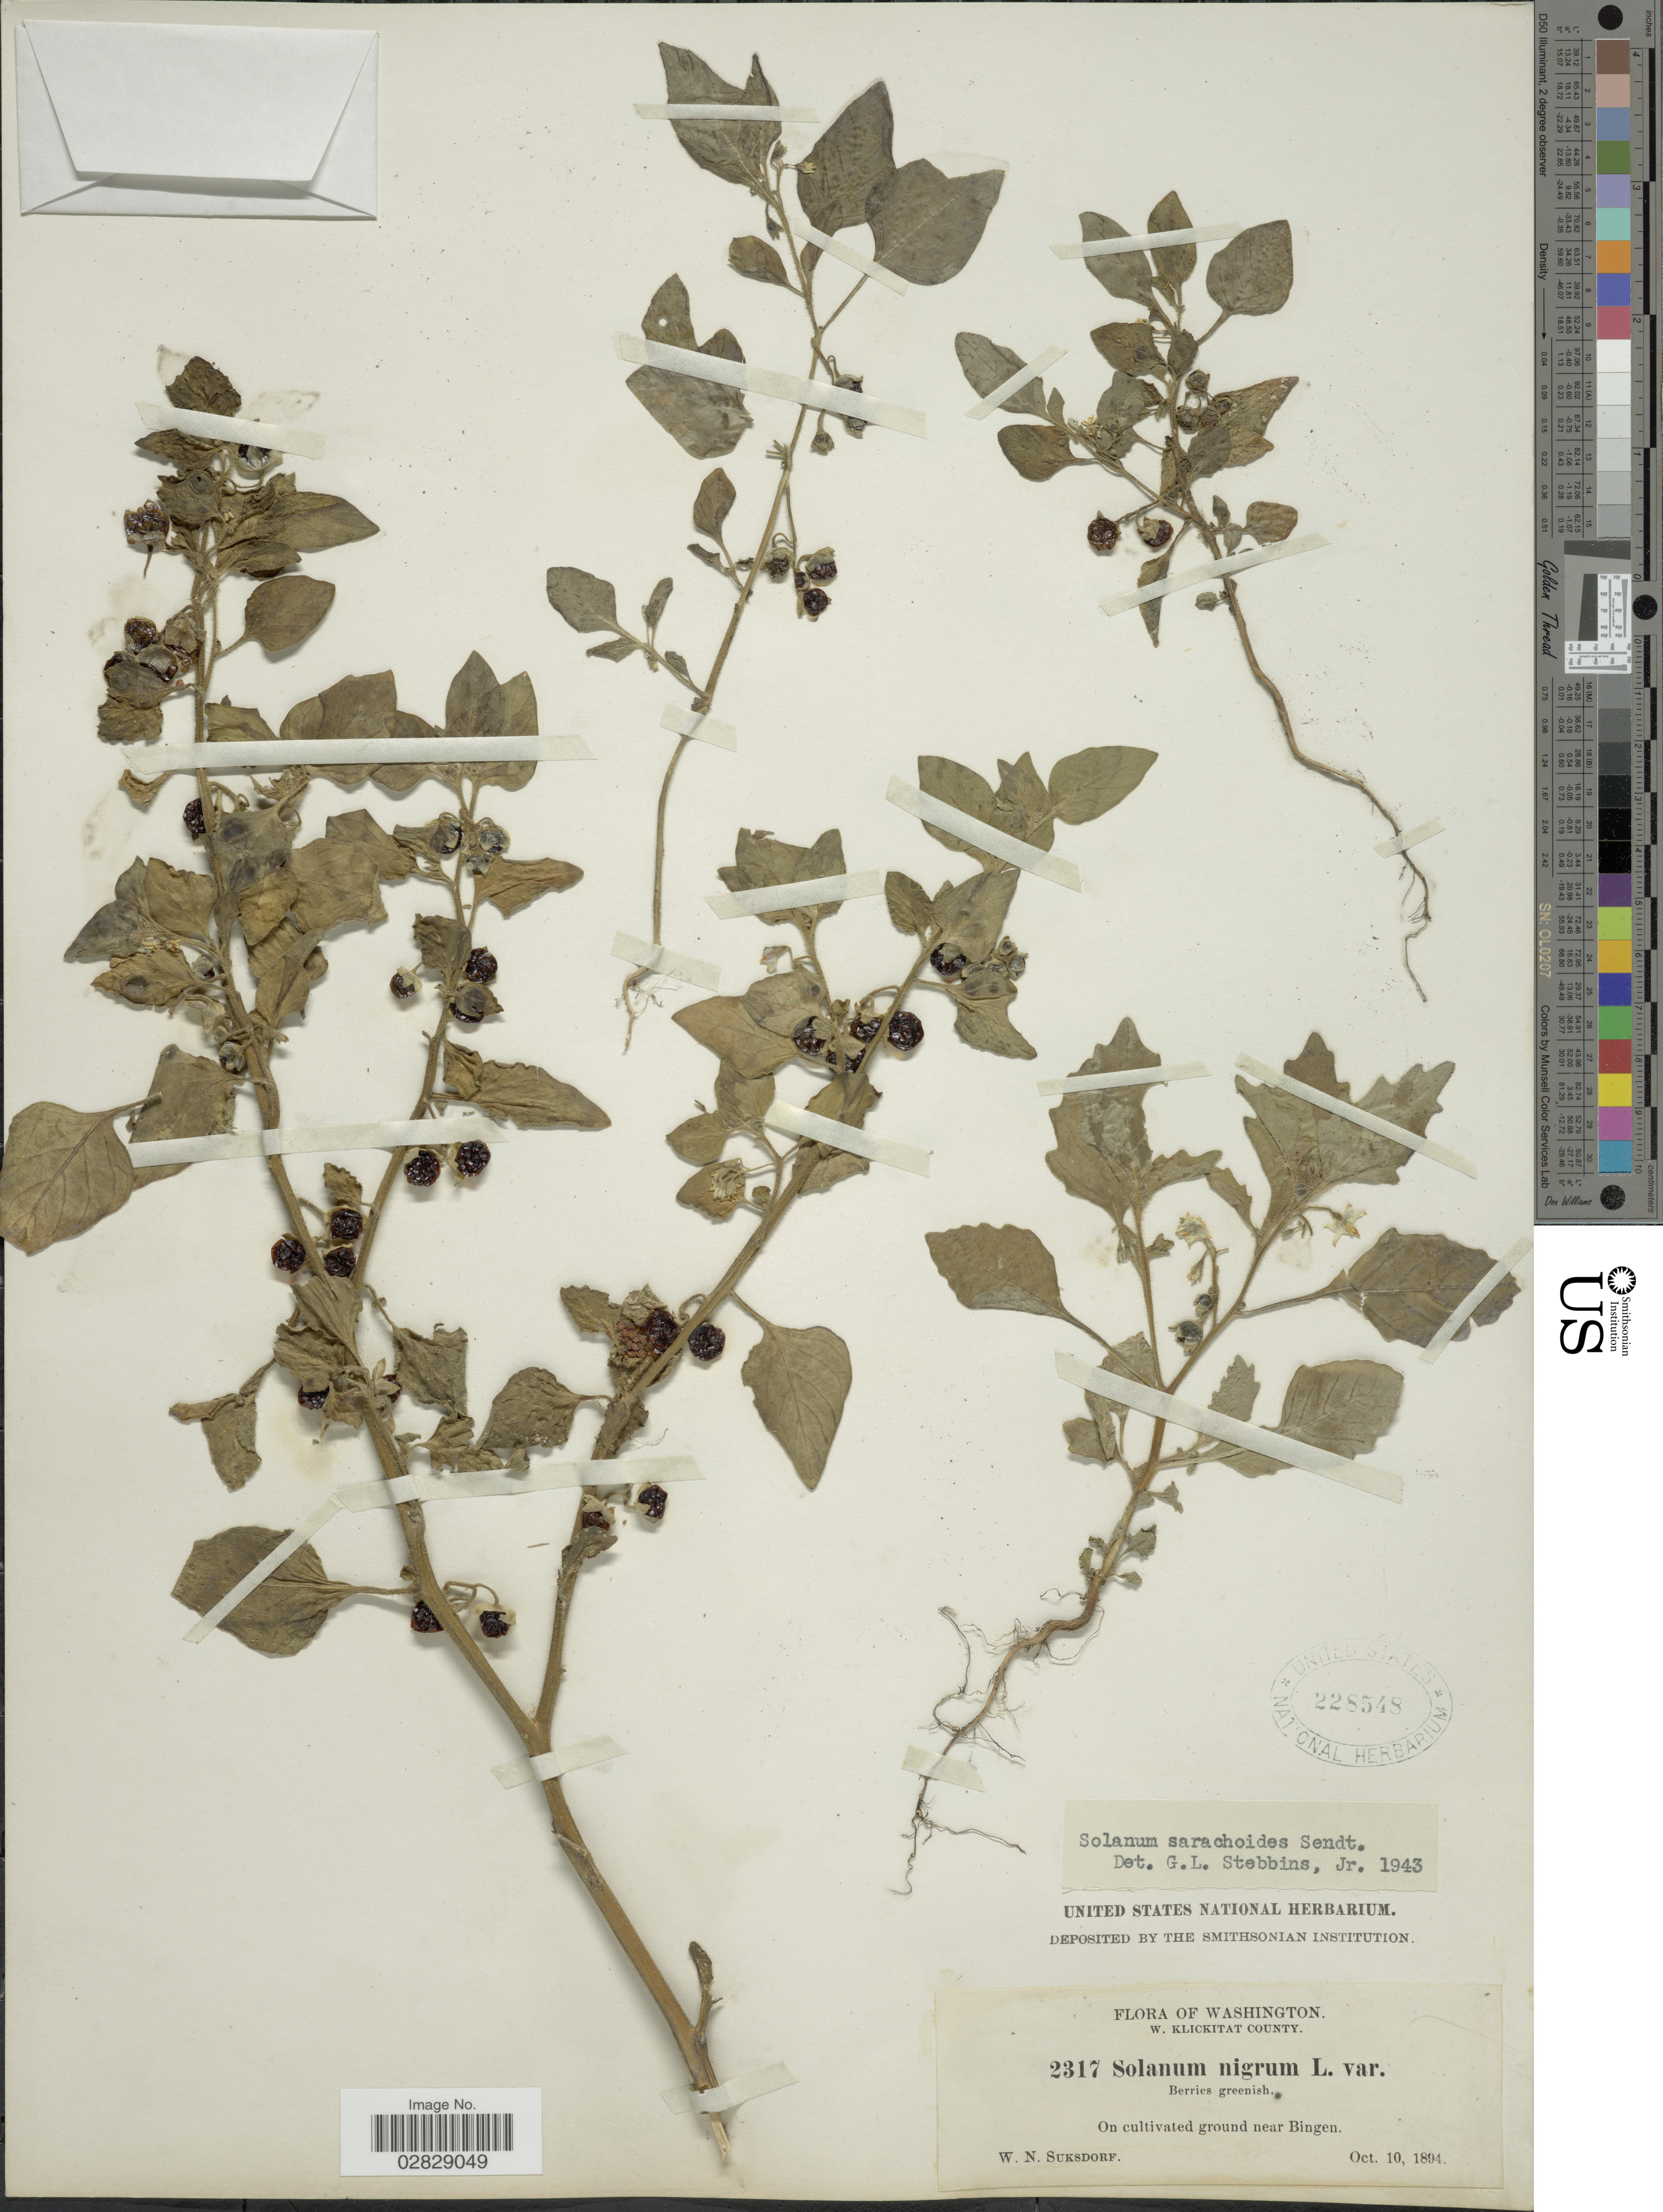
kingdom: Plantae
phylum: Tracheophyta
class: Magnoliopsida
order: Solanales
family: Solanaceae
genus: Solanum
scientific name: Solanum sarachoides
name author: Sendt.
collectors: W. N. Suksdorf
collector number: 2317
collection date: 1894-10-10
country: United States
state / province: Washington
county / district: Klickitat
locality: W. Klickitat County. On cultivated ground near Bingen.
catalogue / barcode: US 228548